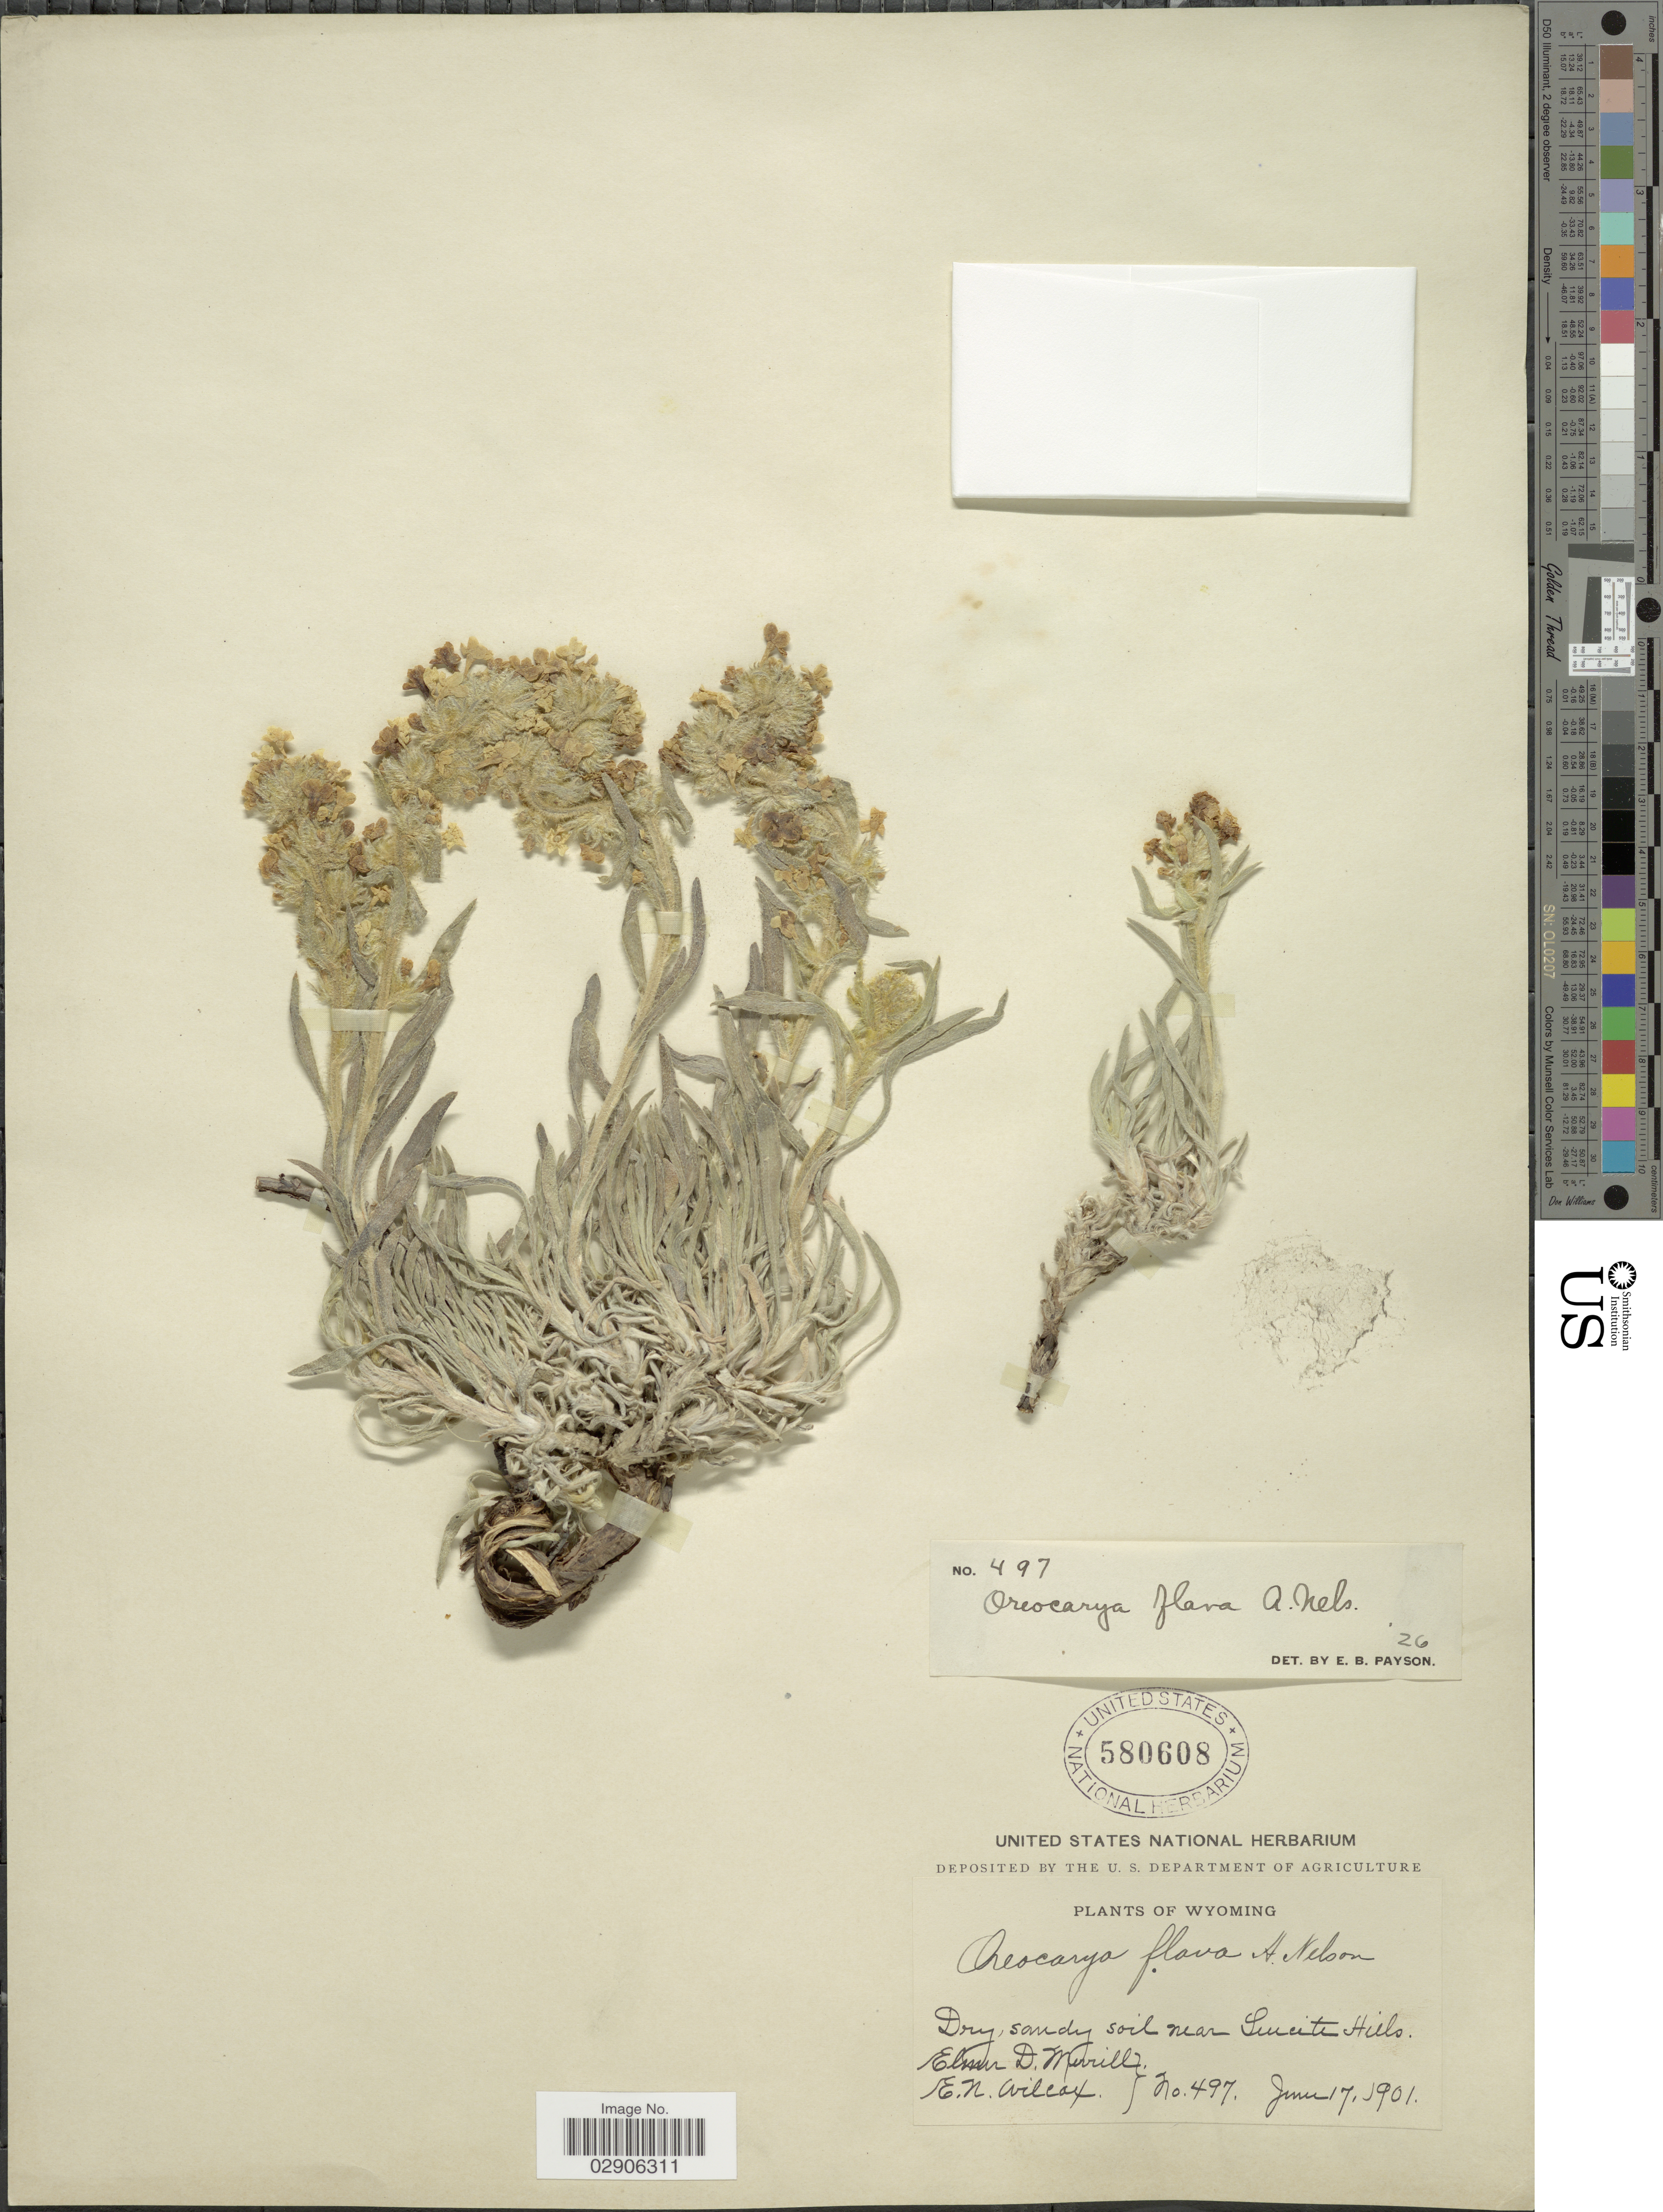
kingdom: Plantae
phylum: Tracheophyta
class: Magnoliopsida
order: Boraginales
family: Boraginaceae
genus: Oreocarya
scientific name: Oreocarya flava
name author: A. Nelson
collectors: E. D. Merrill & E. Wilcox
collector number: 497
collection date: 1901-06-17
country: United States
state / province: Wyoming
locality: Near Leucite Hills.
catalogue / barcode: US 580608